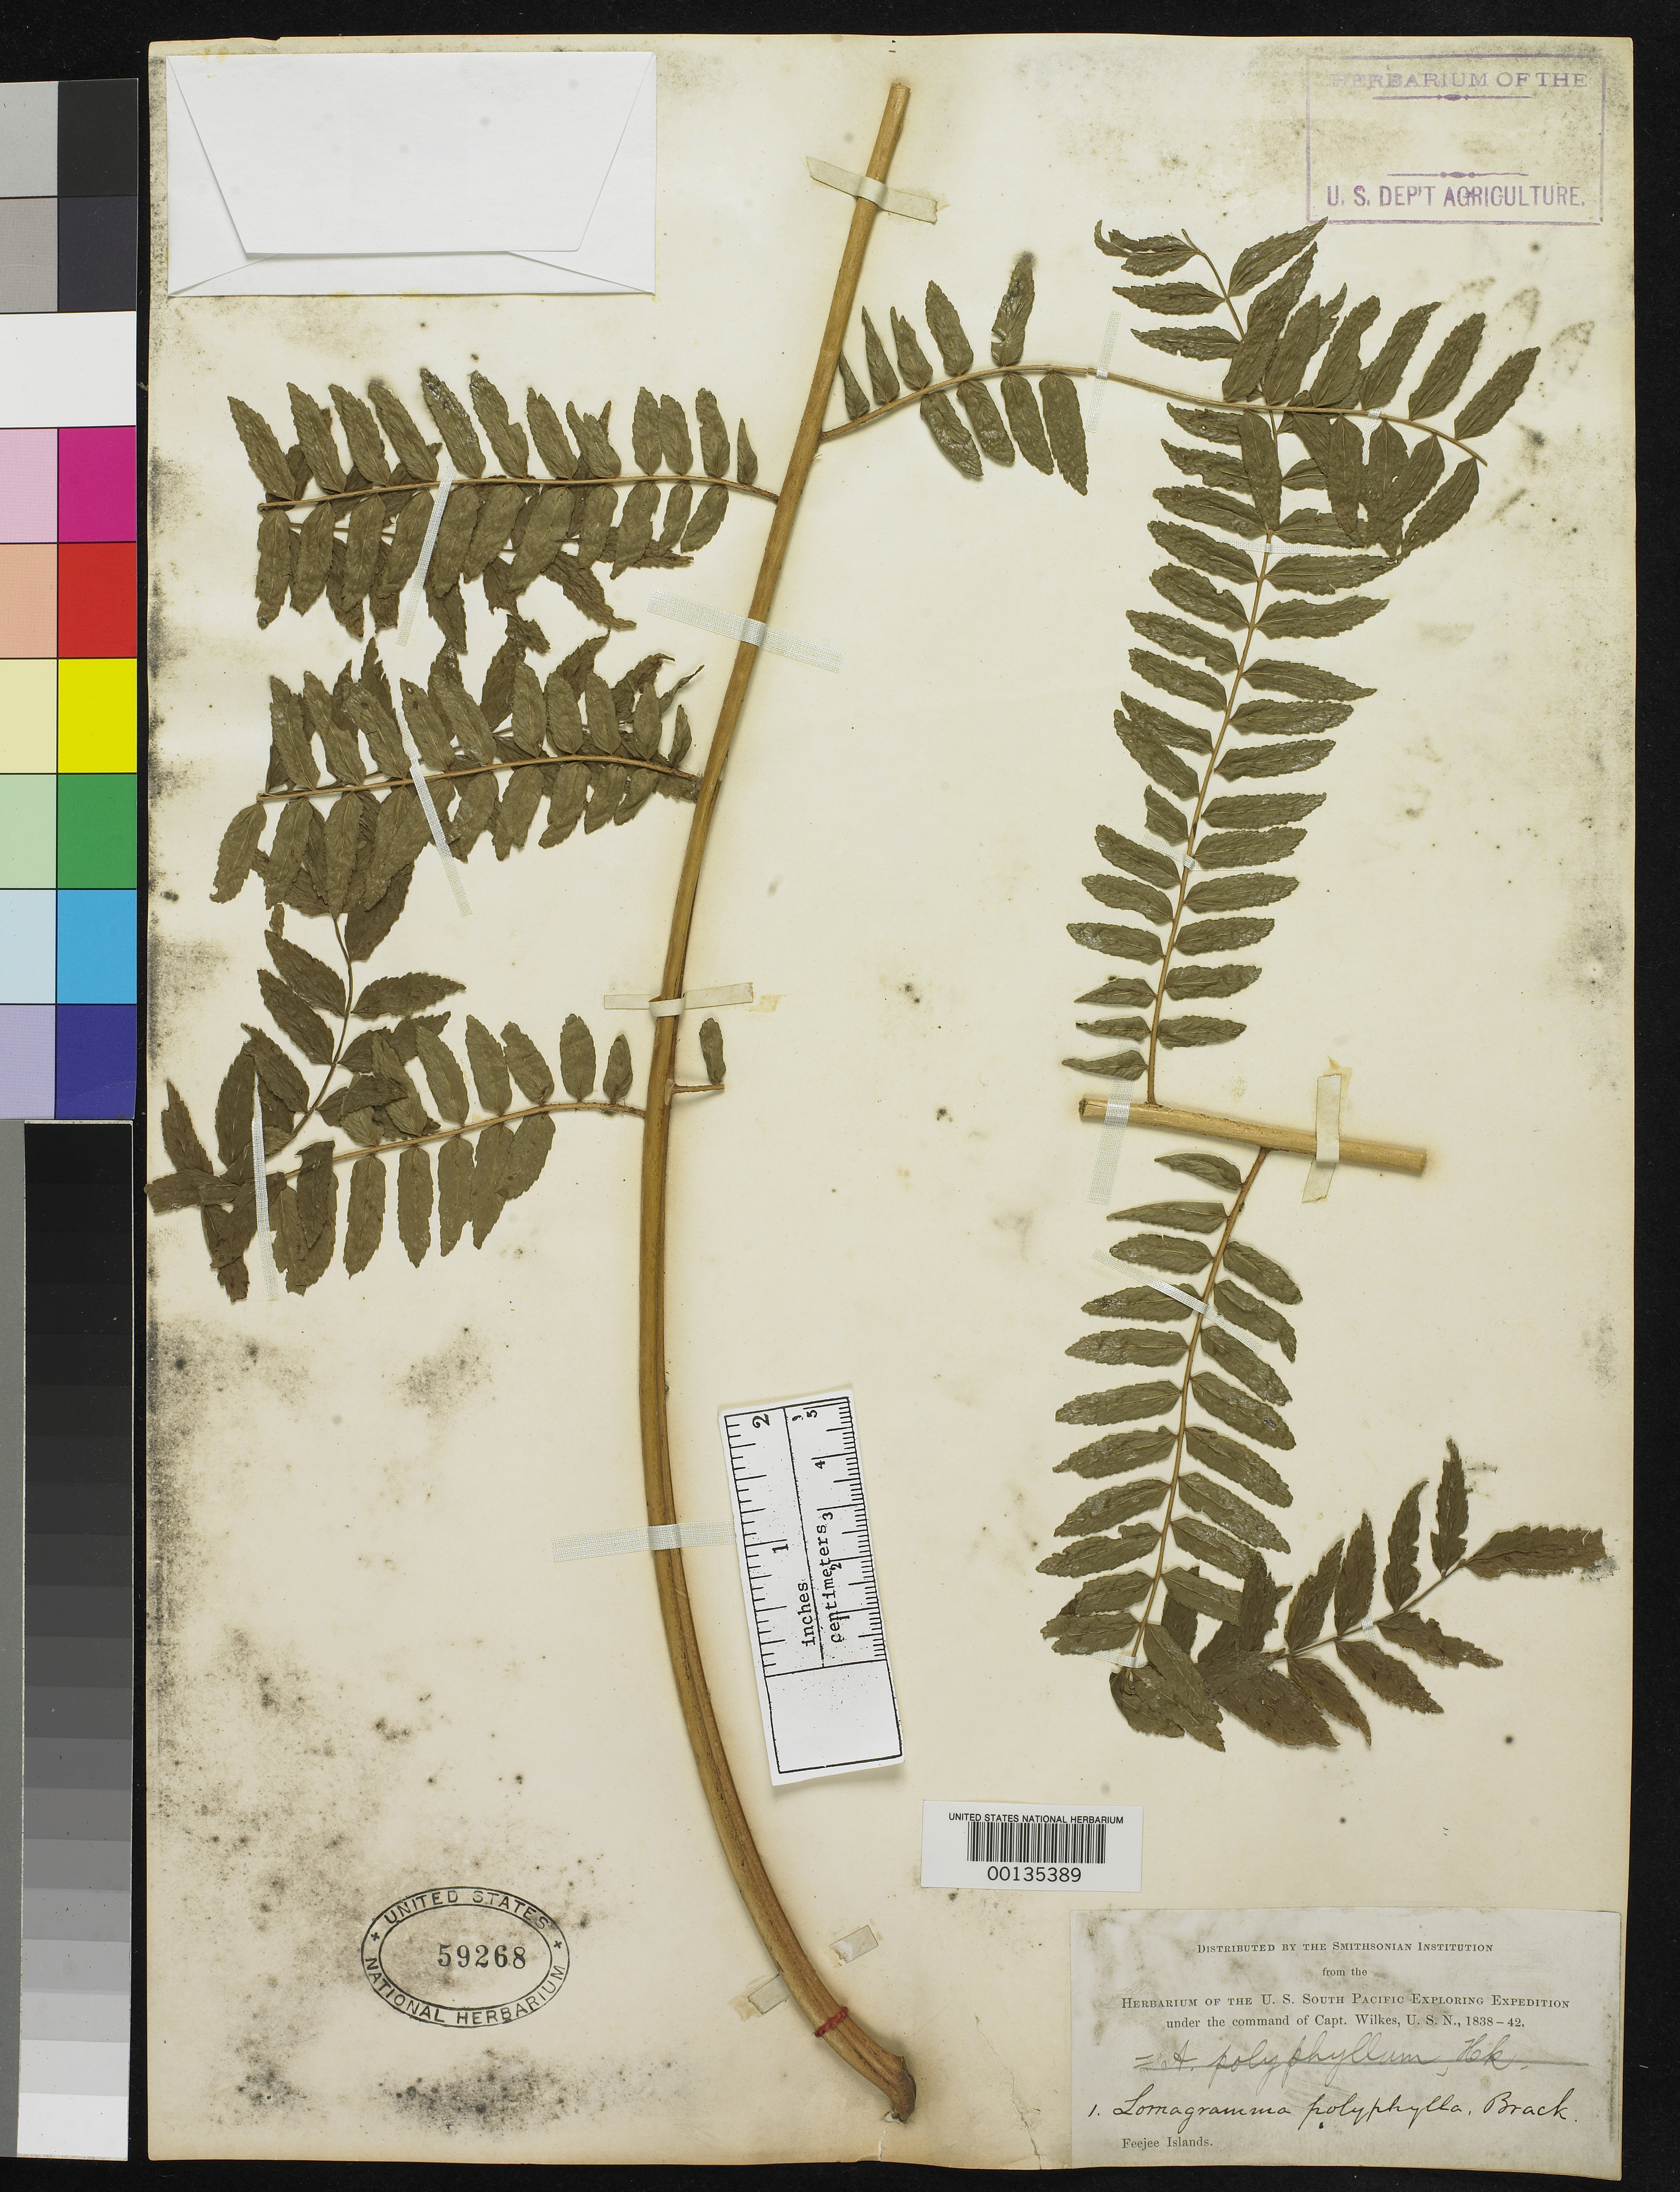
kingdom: Plantae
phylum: Tracheophyta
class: Polypodiopsida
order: Polypodiales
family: Dryopteridaceae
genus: Lomagramma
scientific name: Lomagramma polyphylla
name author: Brack. in Wilkes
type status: Holotype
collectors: Wilkes Explor. Exped.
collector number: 1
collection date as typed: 1838 to -- --- 1842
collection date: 1838/1842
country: Fiji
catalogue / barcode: US 59268